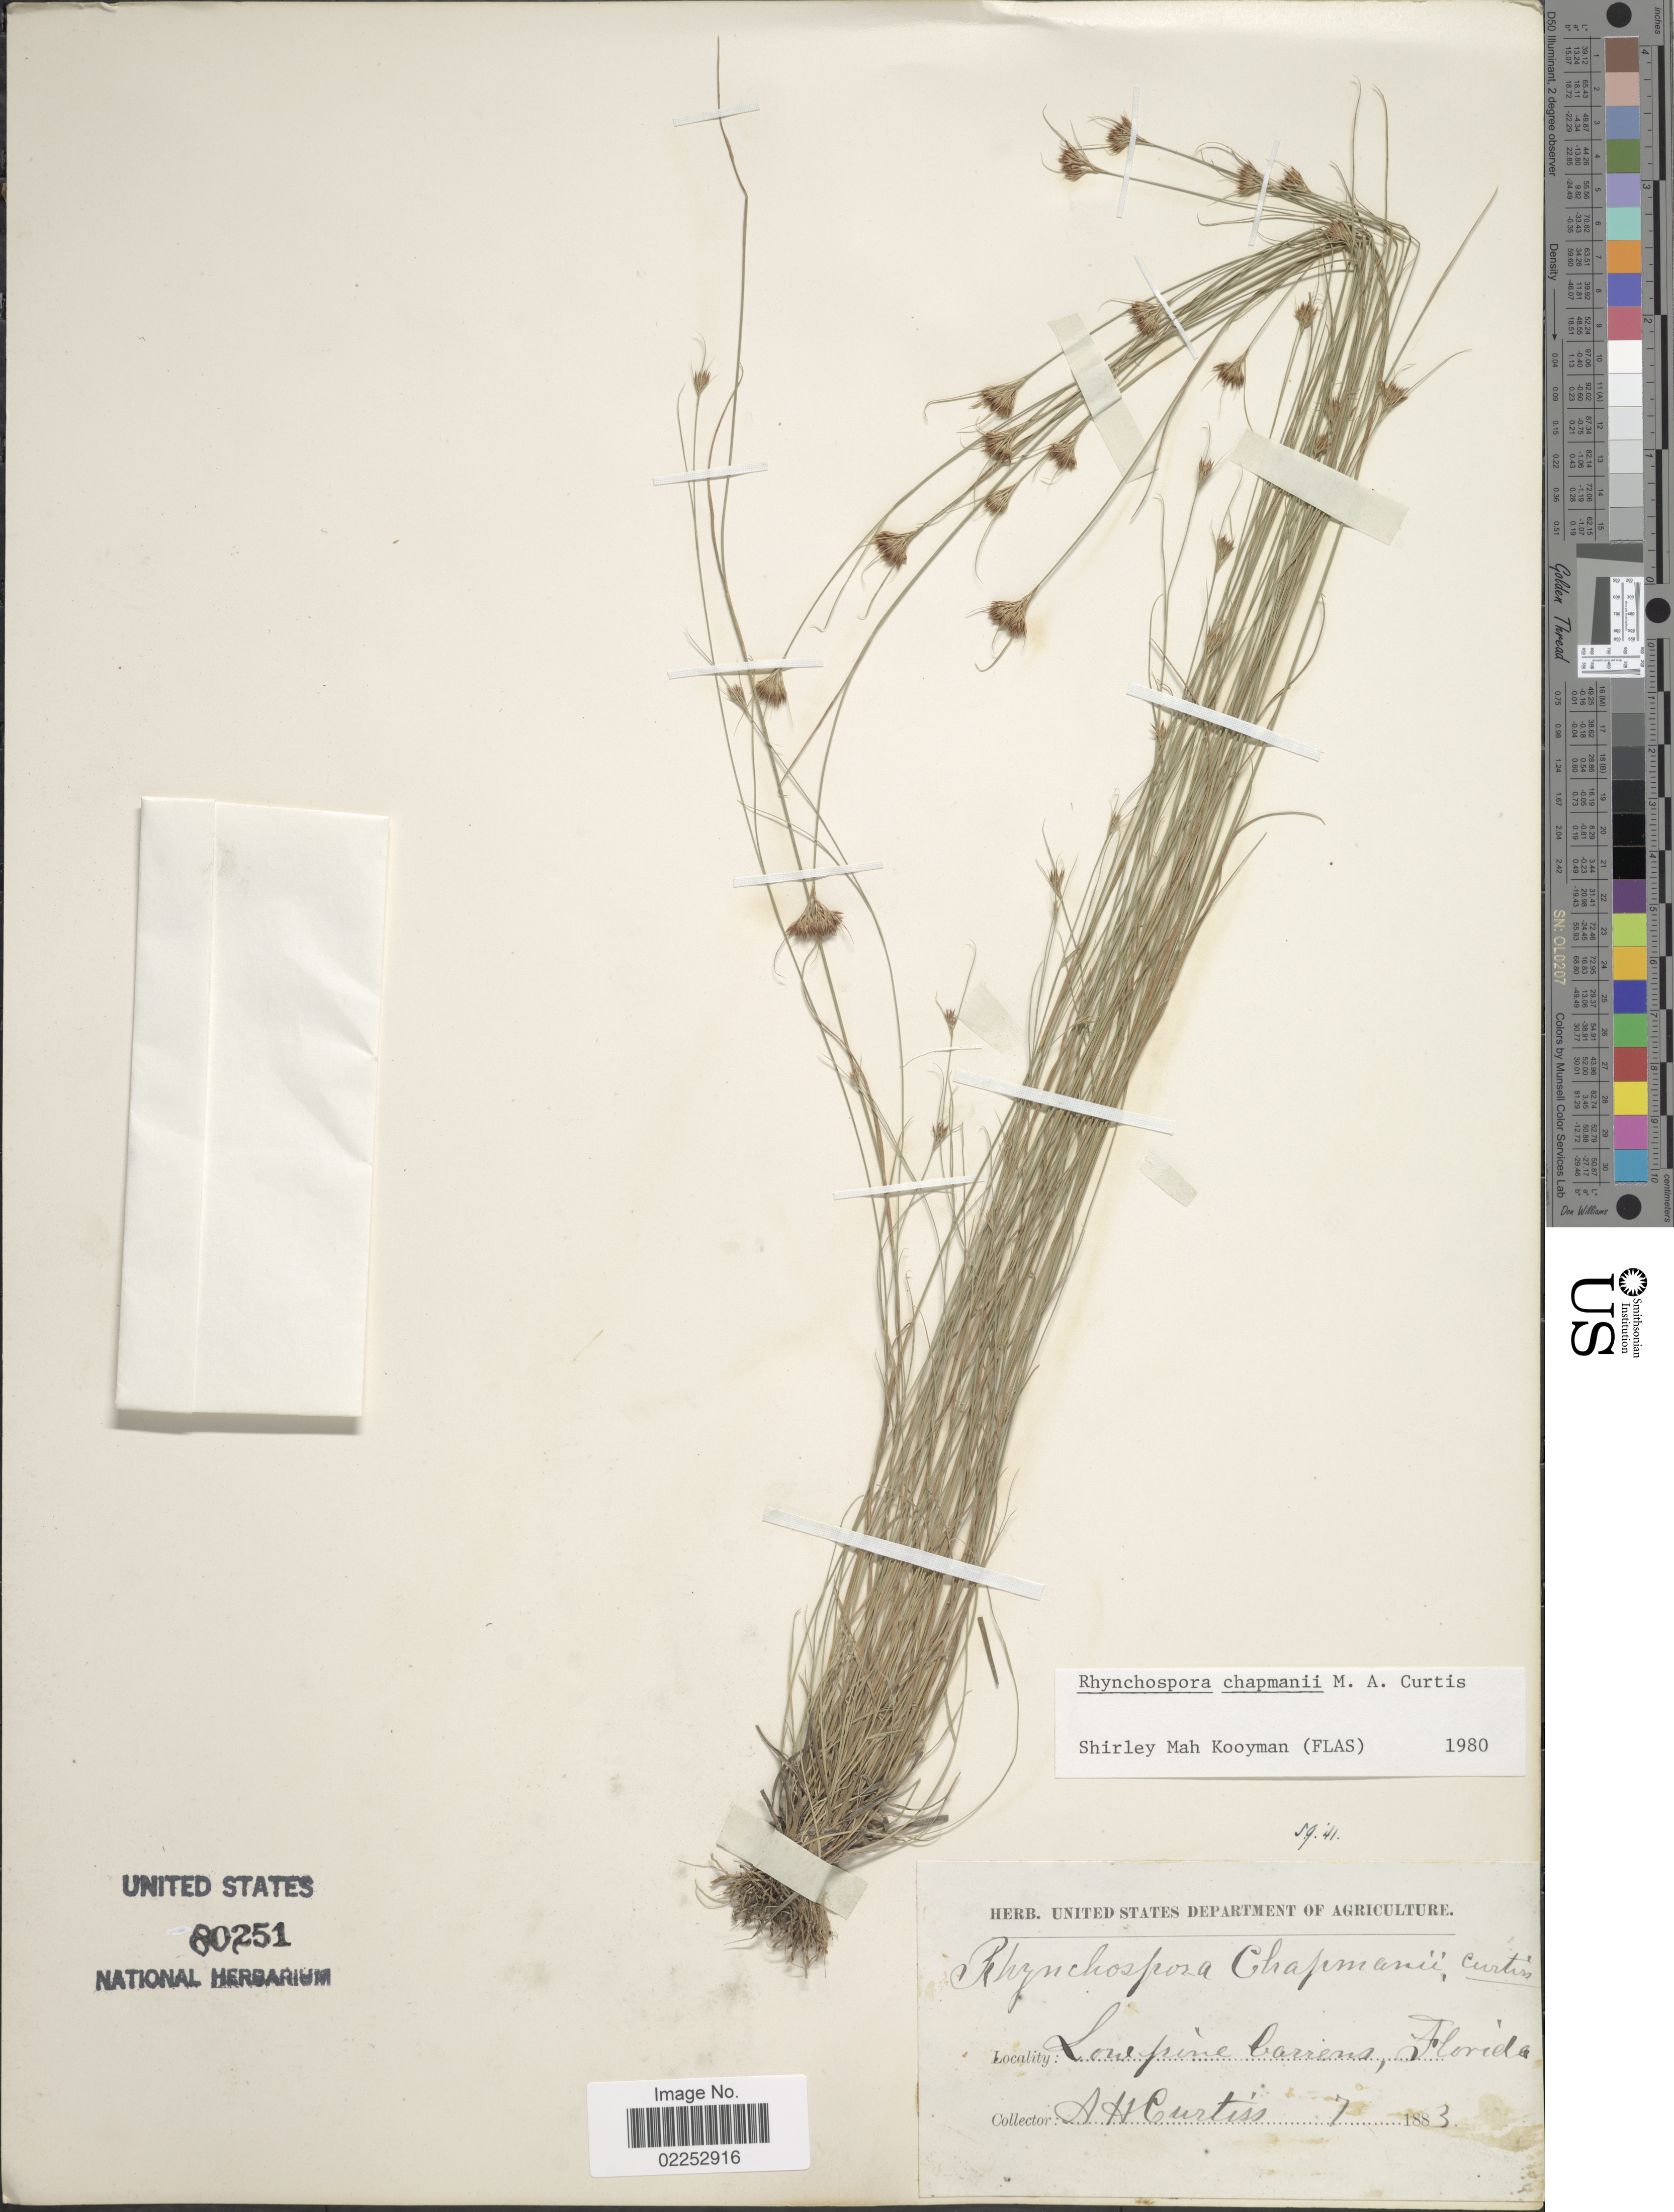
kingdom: Plantae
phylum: Tracheophyta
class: Liliopsida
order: Poales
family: Cyperaceae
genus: Rhynchospora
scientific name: Rhynchospora chapmanii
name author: M.A. Curtis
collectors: A. H. Curtiss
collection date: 1883-07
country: United States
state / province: Florida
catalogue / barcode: US 80251